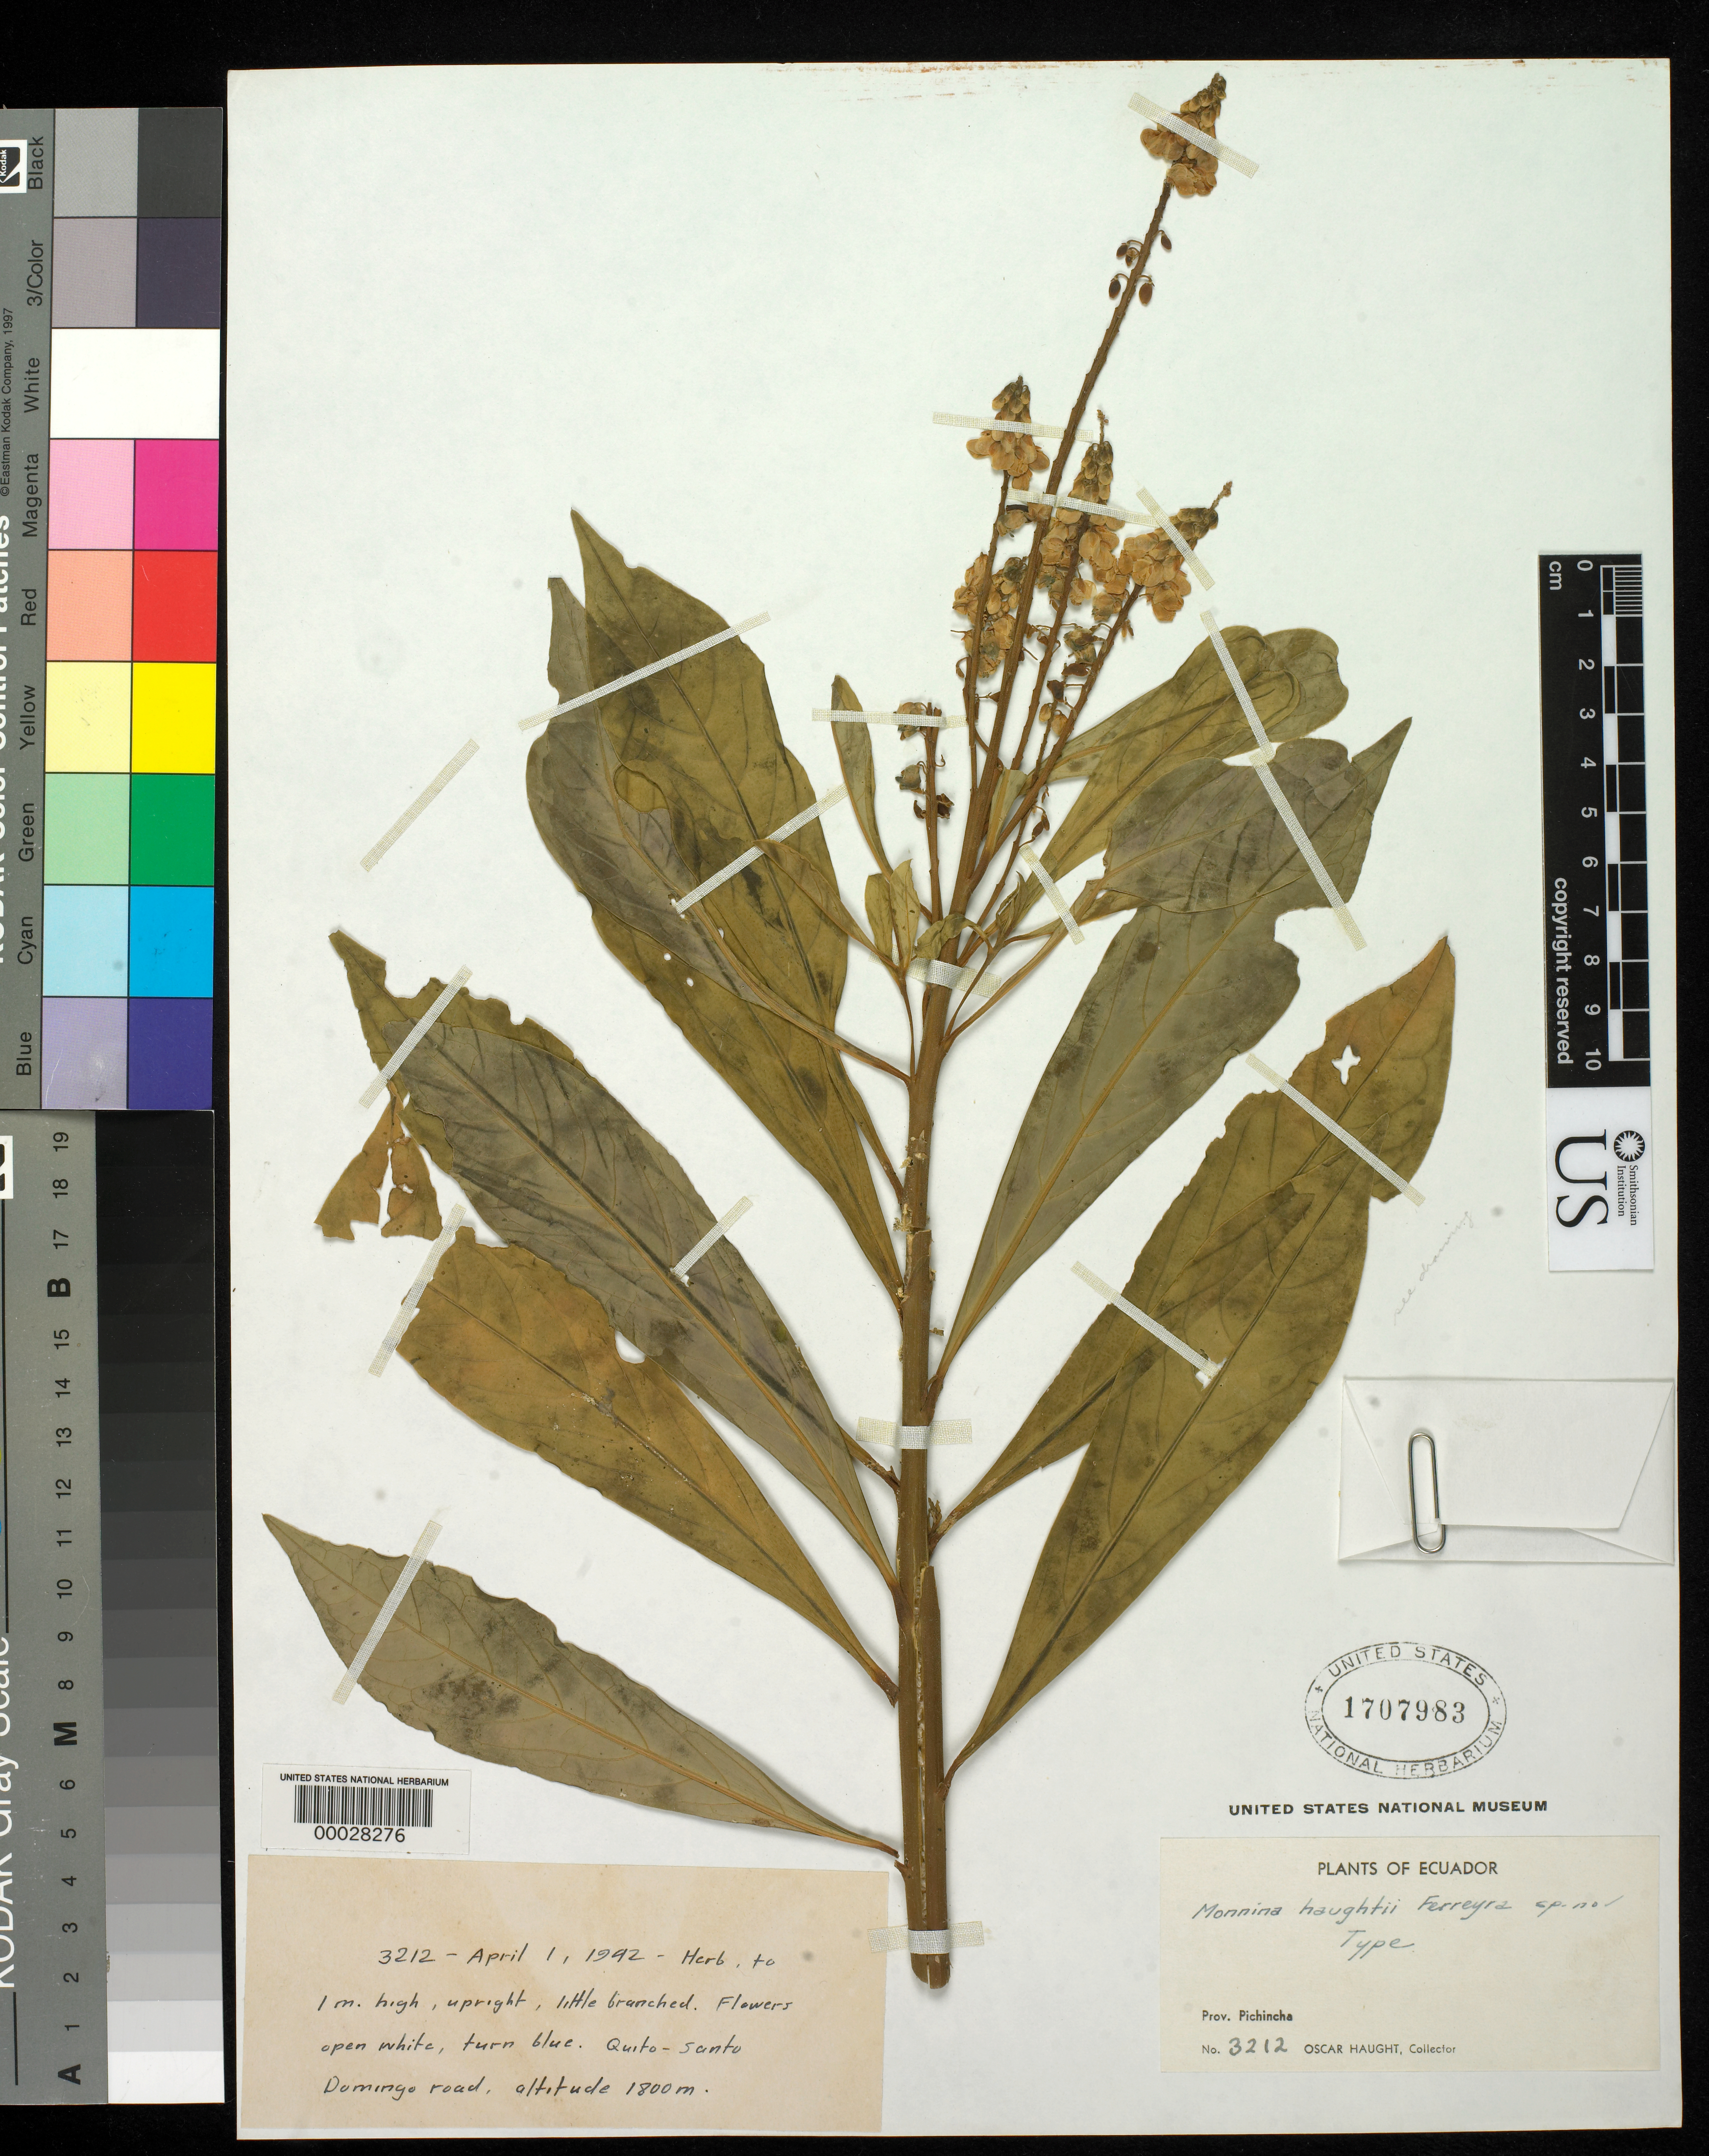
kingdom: Plantae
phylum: Tracheophyta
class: Magnoliopsida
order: Fabales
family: Polygalaceae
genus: Monnina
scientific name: Monnina haughtii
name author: Ferreyra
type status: Holotype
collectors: O. L. Haught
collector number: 3212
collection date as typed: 01 Apr 1942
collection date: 1942-04-01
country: Ecuador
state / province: Pichincha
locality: Quito-Santo Domingo road.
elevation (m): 1800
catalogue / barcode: US 1707983